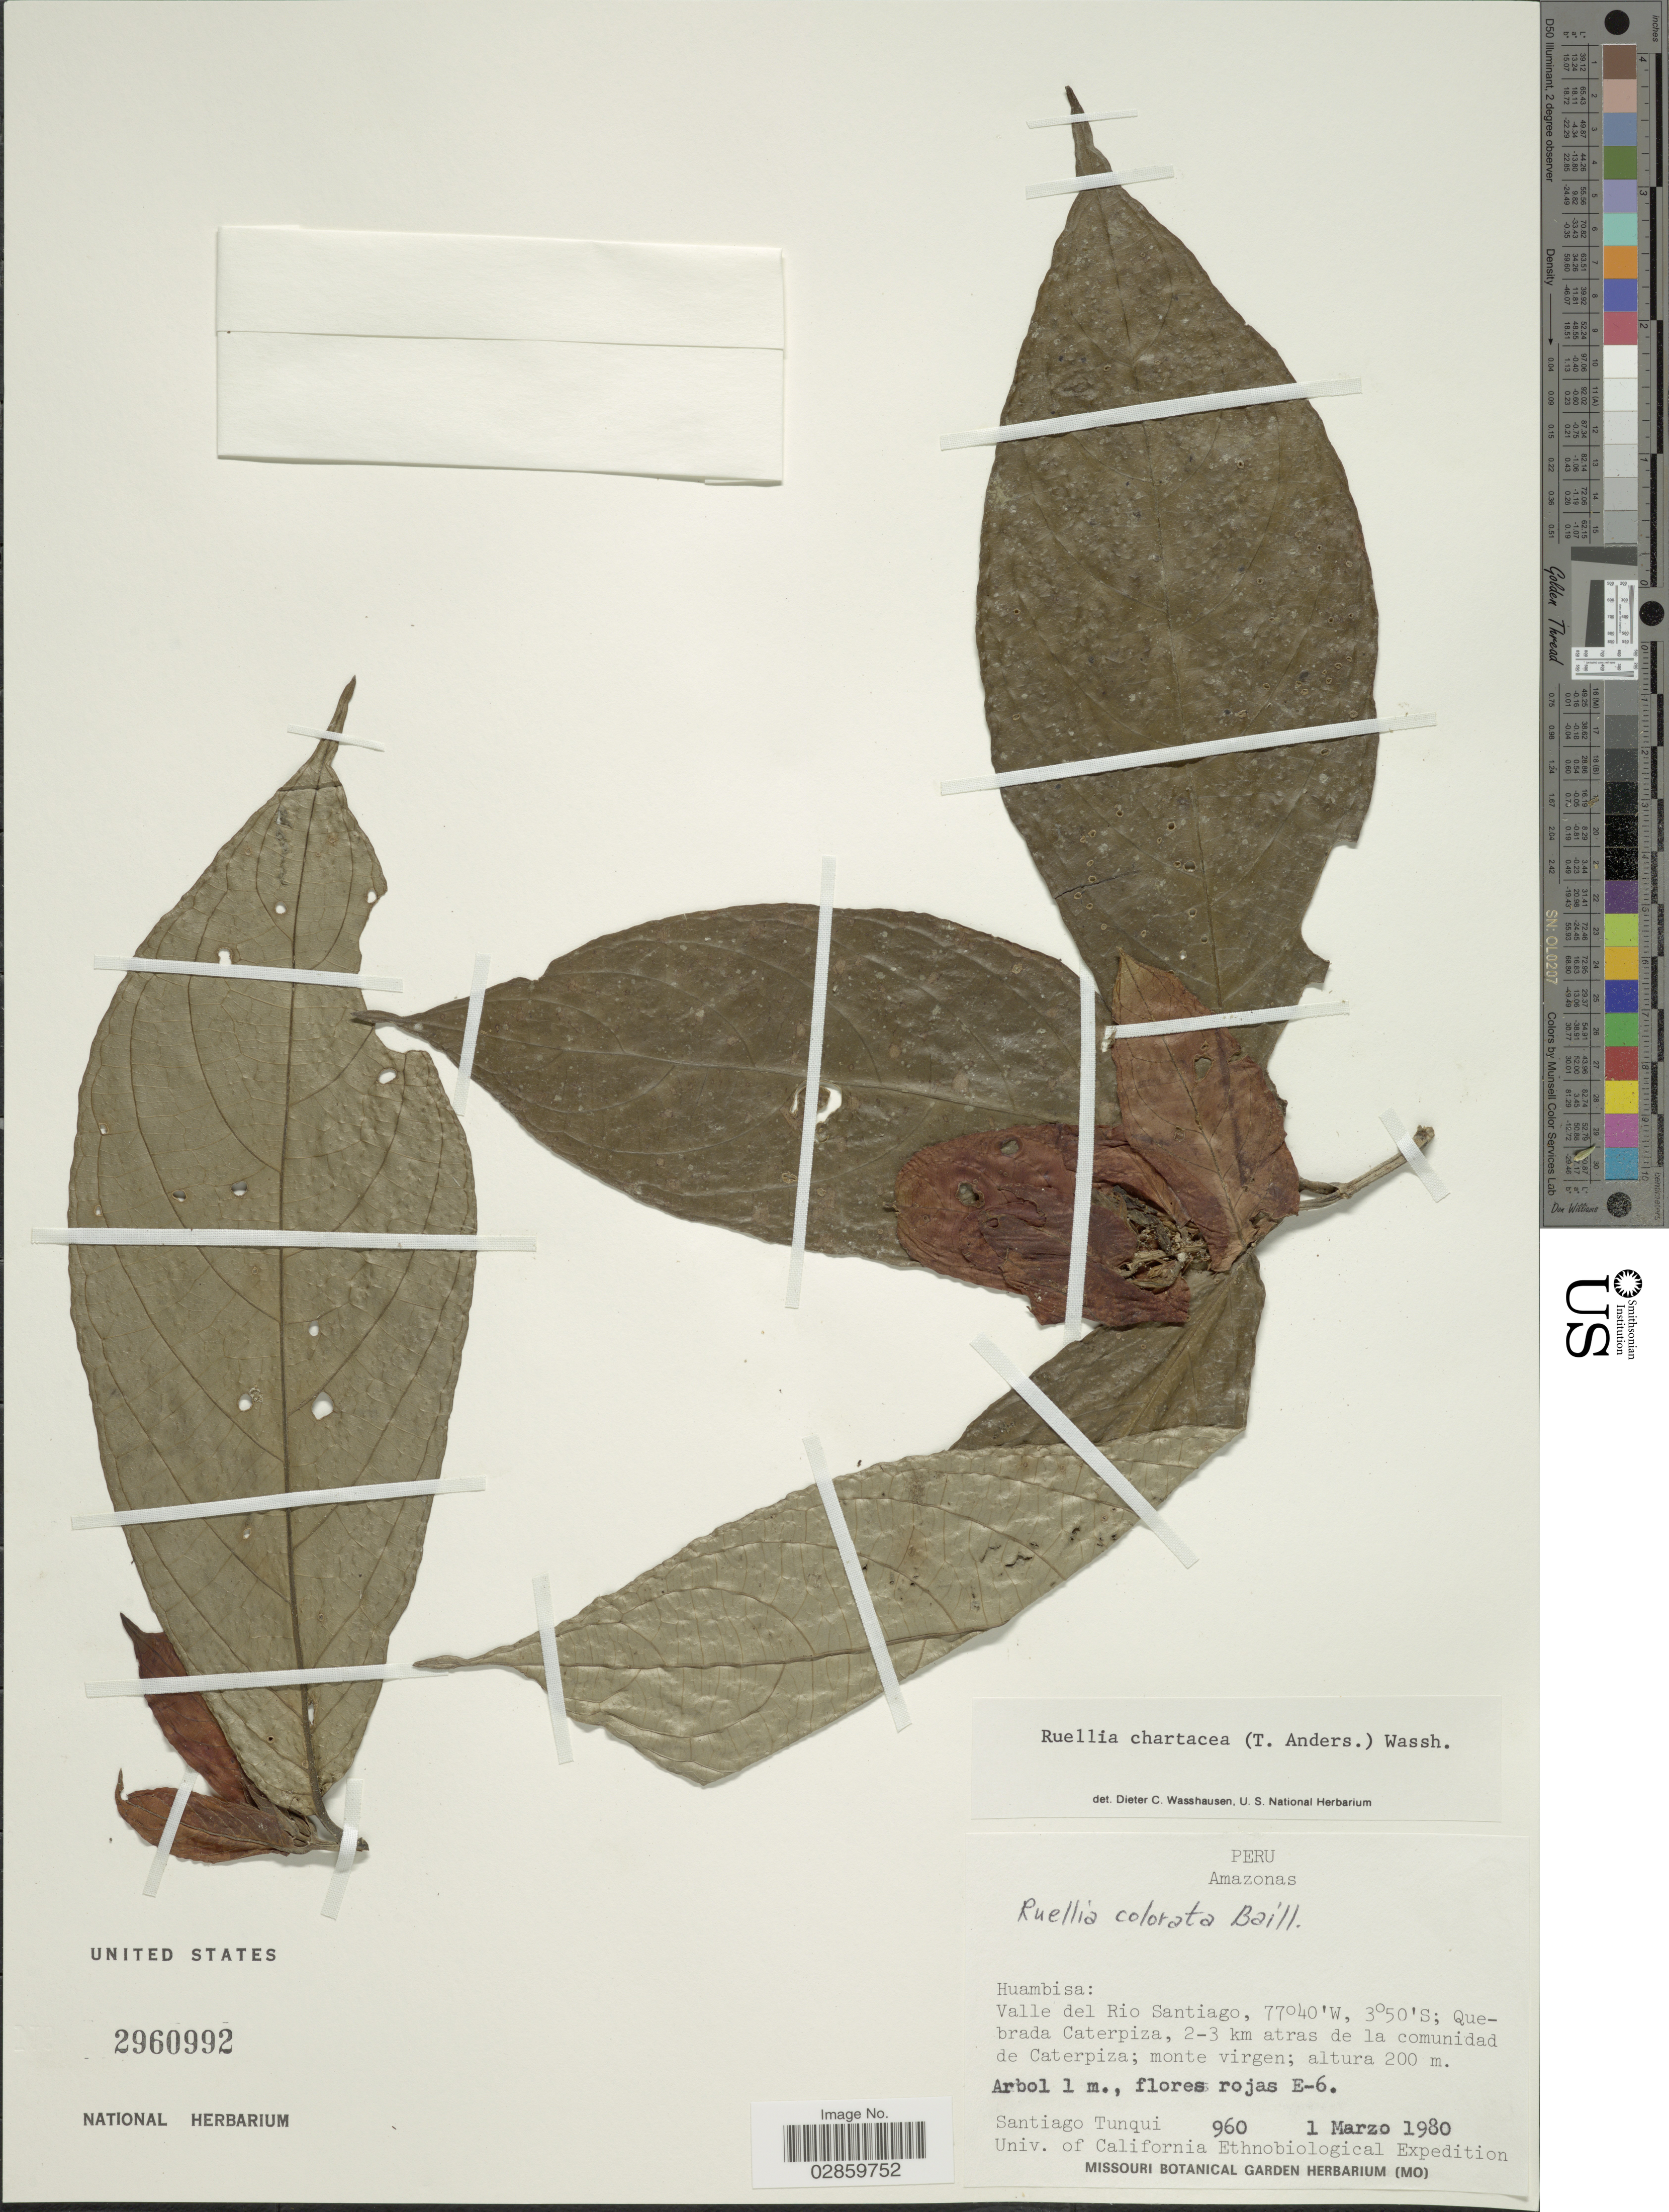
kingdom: Plantae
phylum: Tracheophyta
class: Magnoliopsida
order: Lamiales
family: Acanthaceae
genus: Ruellia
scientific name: Ruellia chartacea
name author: (T. Anderson) Wassh.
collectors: S. Tunqui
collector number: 960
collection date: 1980-03-01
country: Peru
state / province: Amazonas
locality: Huambisa: Valle del Rio Santiago; Quebrada Caterpiza, 2-3 km atras de la comunidad de Caterpiza.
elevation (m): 200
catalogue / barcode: US 2960992